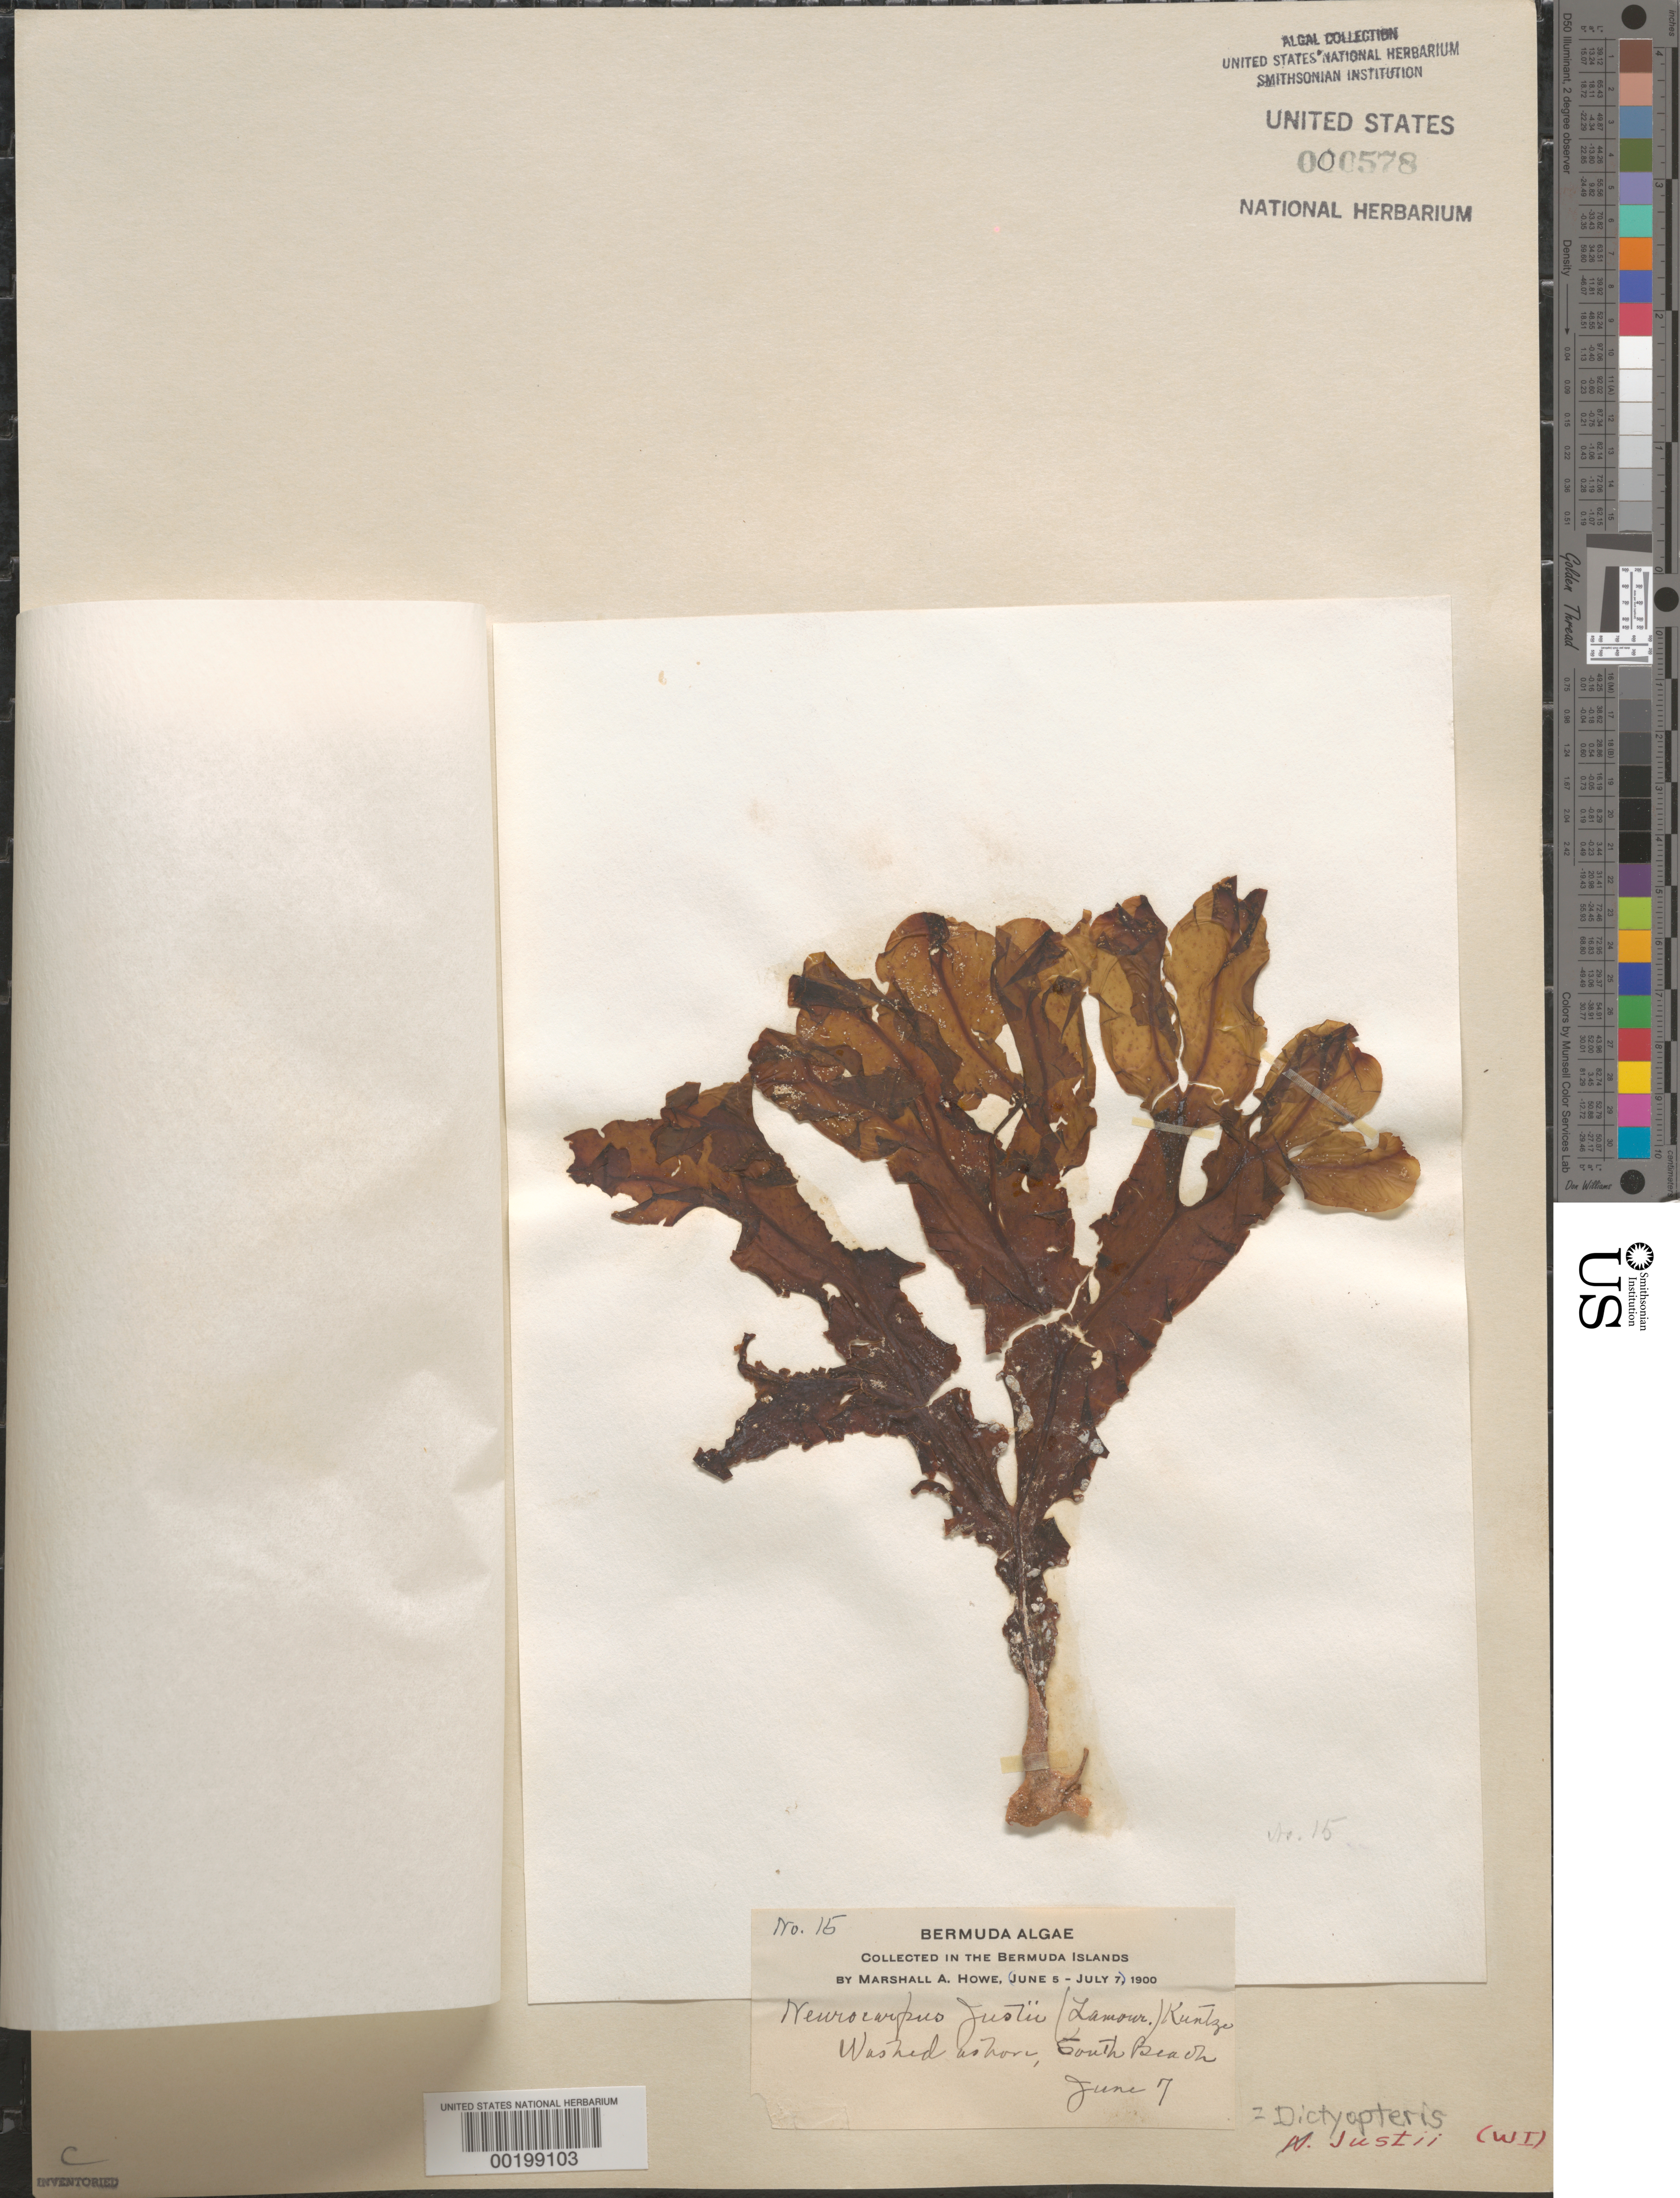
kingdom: Chromista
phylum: Ochrophyta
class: Phaeophyceae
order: Dictyotales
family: Dictyotaceae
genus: Dictyopteris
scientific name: Dictyopteris justii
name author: J.V.Lamouroux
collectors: M. A. Howe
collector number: MAH 15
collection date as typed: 07 Jun 1900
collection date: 1900-06-07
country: Bermuda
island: Bermuda Island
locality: South Beach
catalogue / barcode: US 578